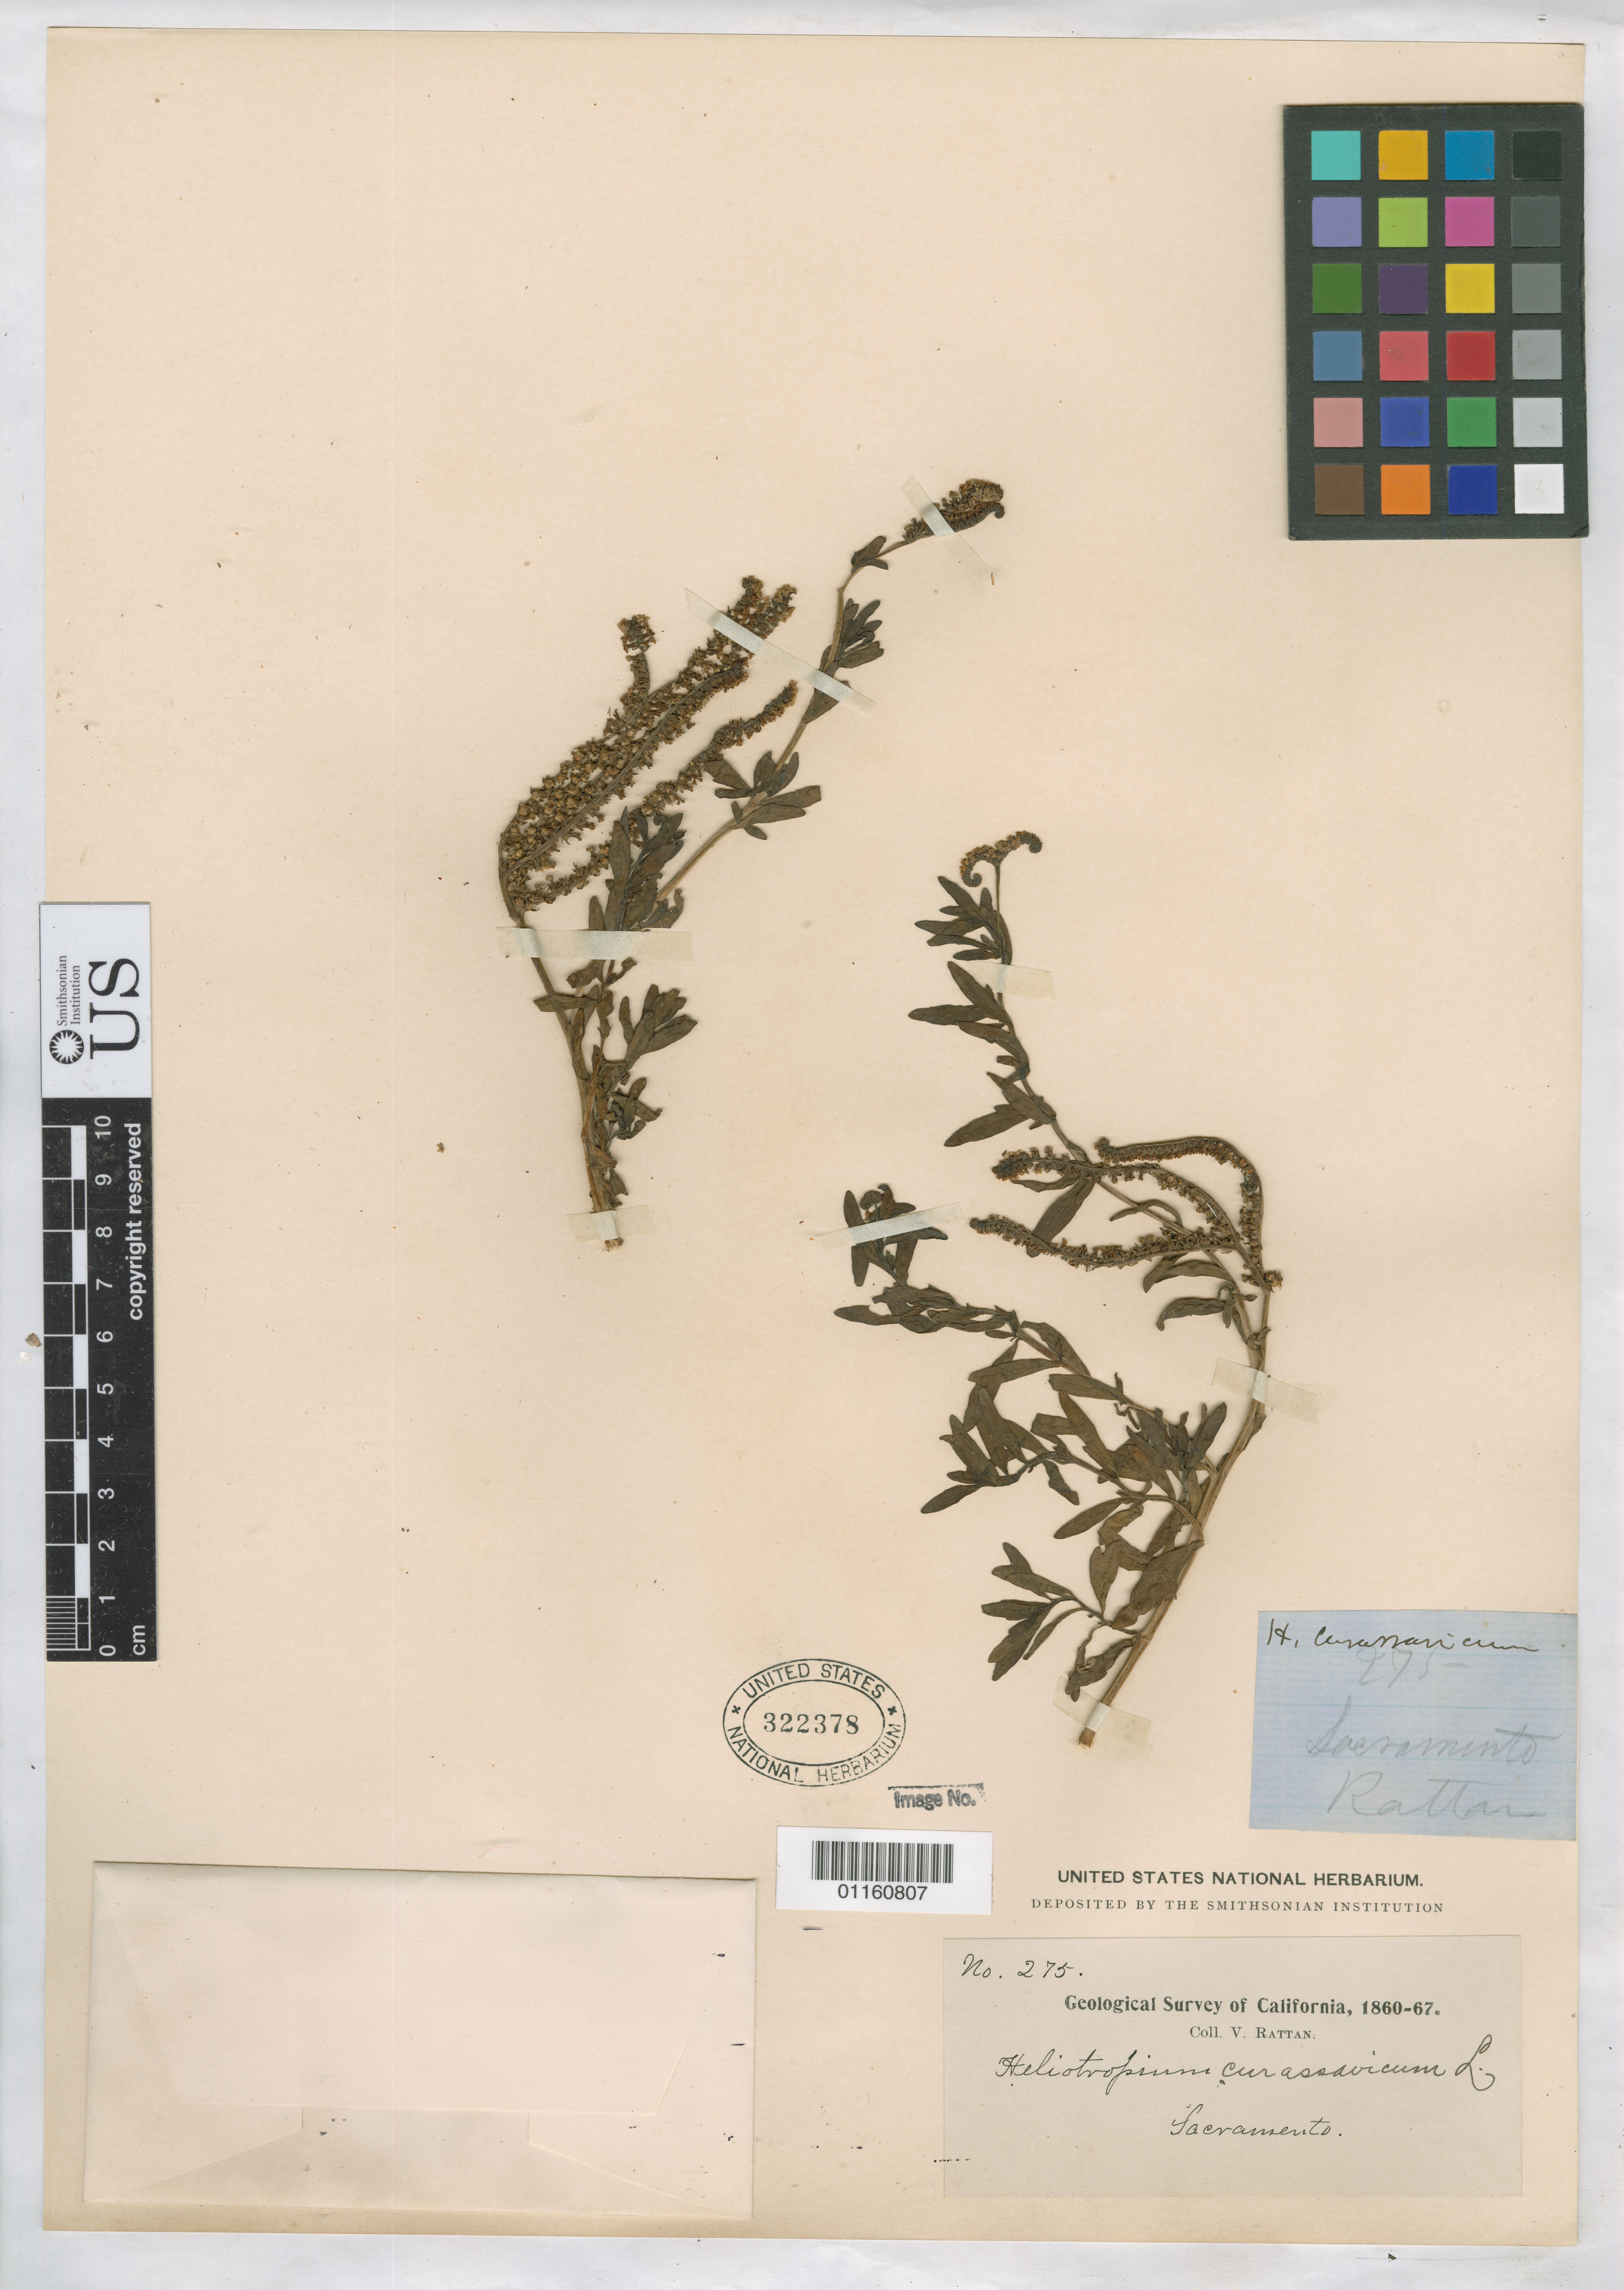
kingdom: Plantae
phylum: Tracheophyta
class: Magnoliopsida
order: Boraginales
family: Heliotropiaceae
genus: Heliotropium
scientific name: Heliotropium curassavicum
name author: L.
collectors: V. Rattan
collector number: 275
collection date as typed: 1860 to -- --- 1867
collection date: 1860/1867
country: United States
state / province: California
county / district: Sacramento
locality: Sacramento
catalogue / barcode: US 322378